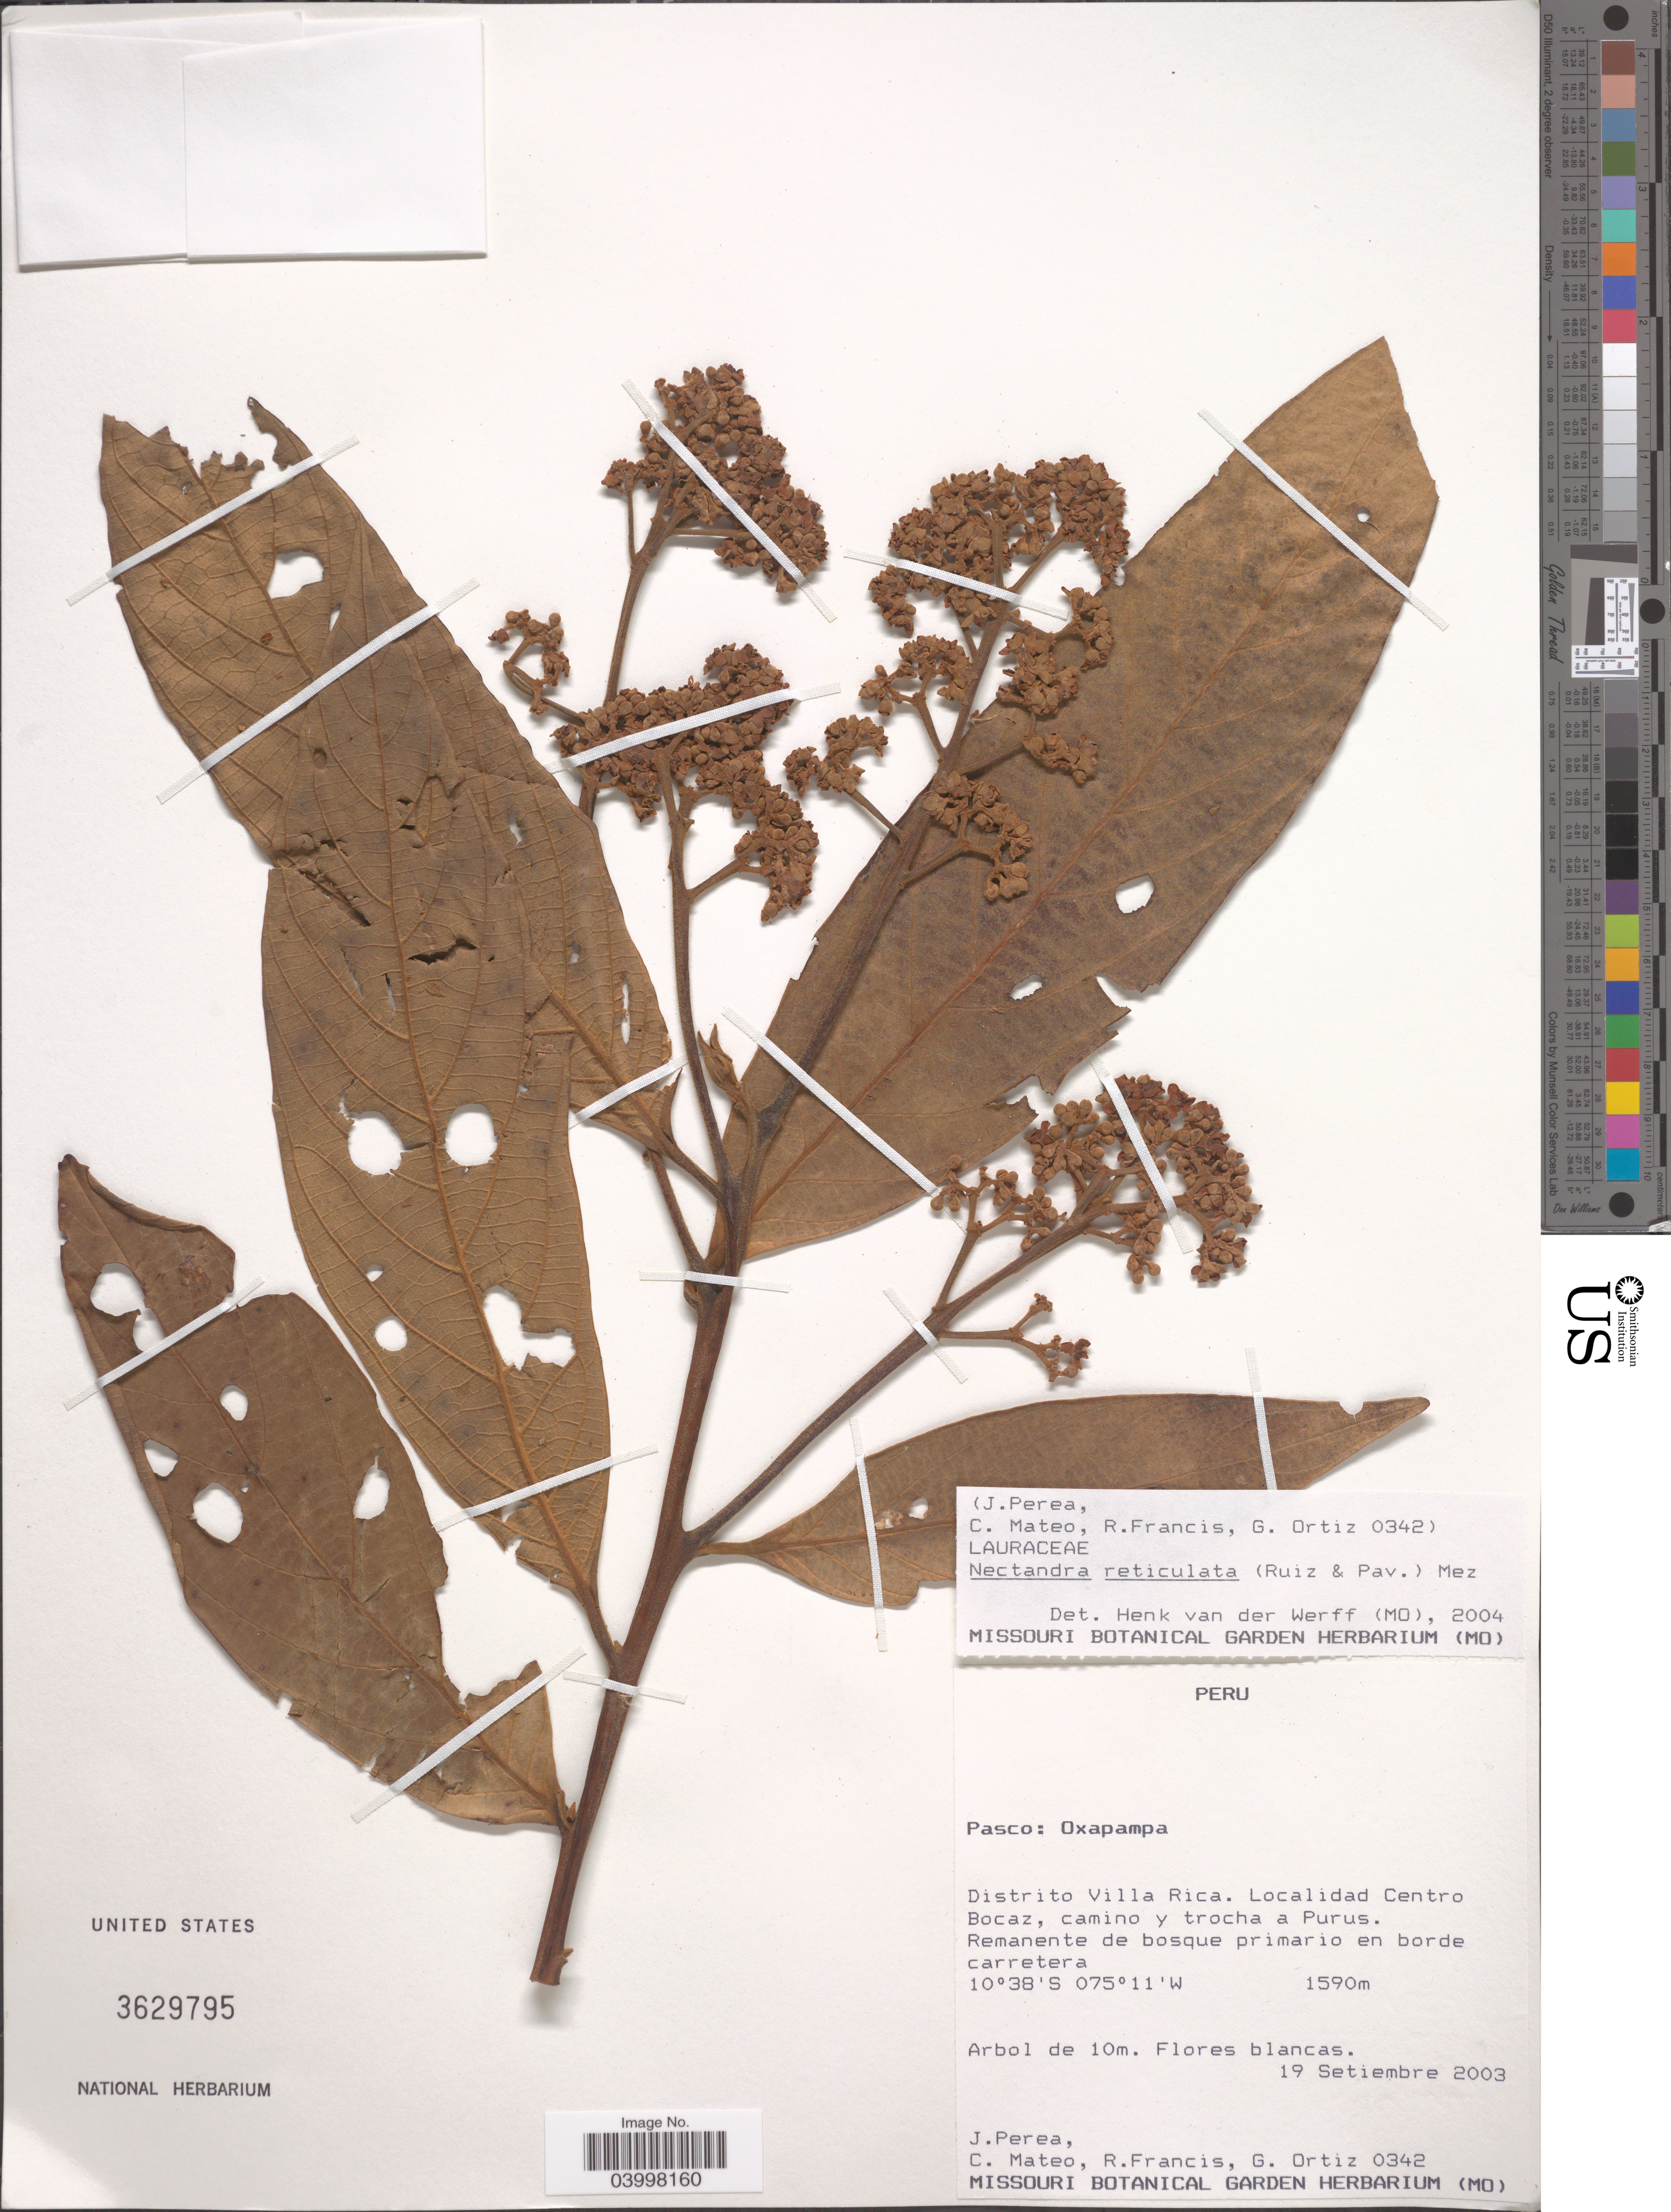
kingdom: Plantae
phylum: Tracheophyta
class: Magnoliopsida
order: Laurales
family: Lauraceae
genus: Nectandra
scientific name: Nectandra reticulata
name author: (Ruiz & Pav.) Mez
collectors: J. Perea, C. Mateo, R. Francis & G. Ortiz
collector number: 0342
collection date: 2003-09-19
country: Peru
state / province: Pasco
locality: Oxapampa. Distrito Villa Rica. Localidad Centro Bocaz, camino y trocha a Purus.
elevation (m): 1590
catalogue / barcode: US 3629795